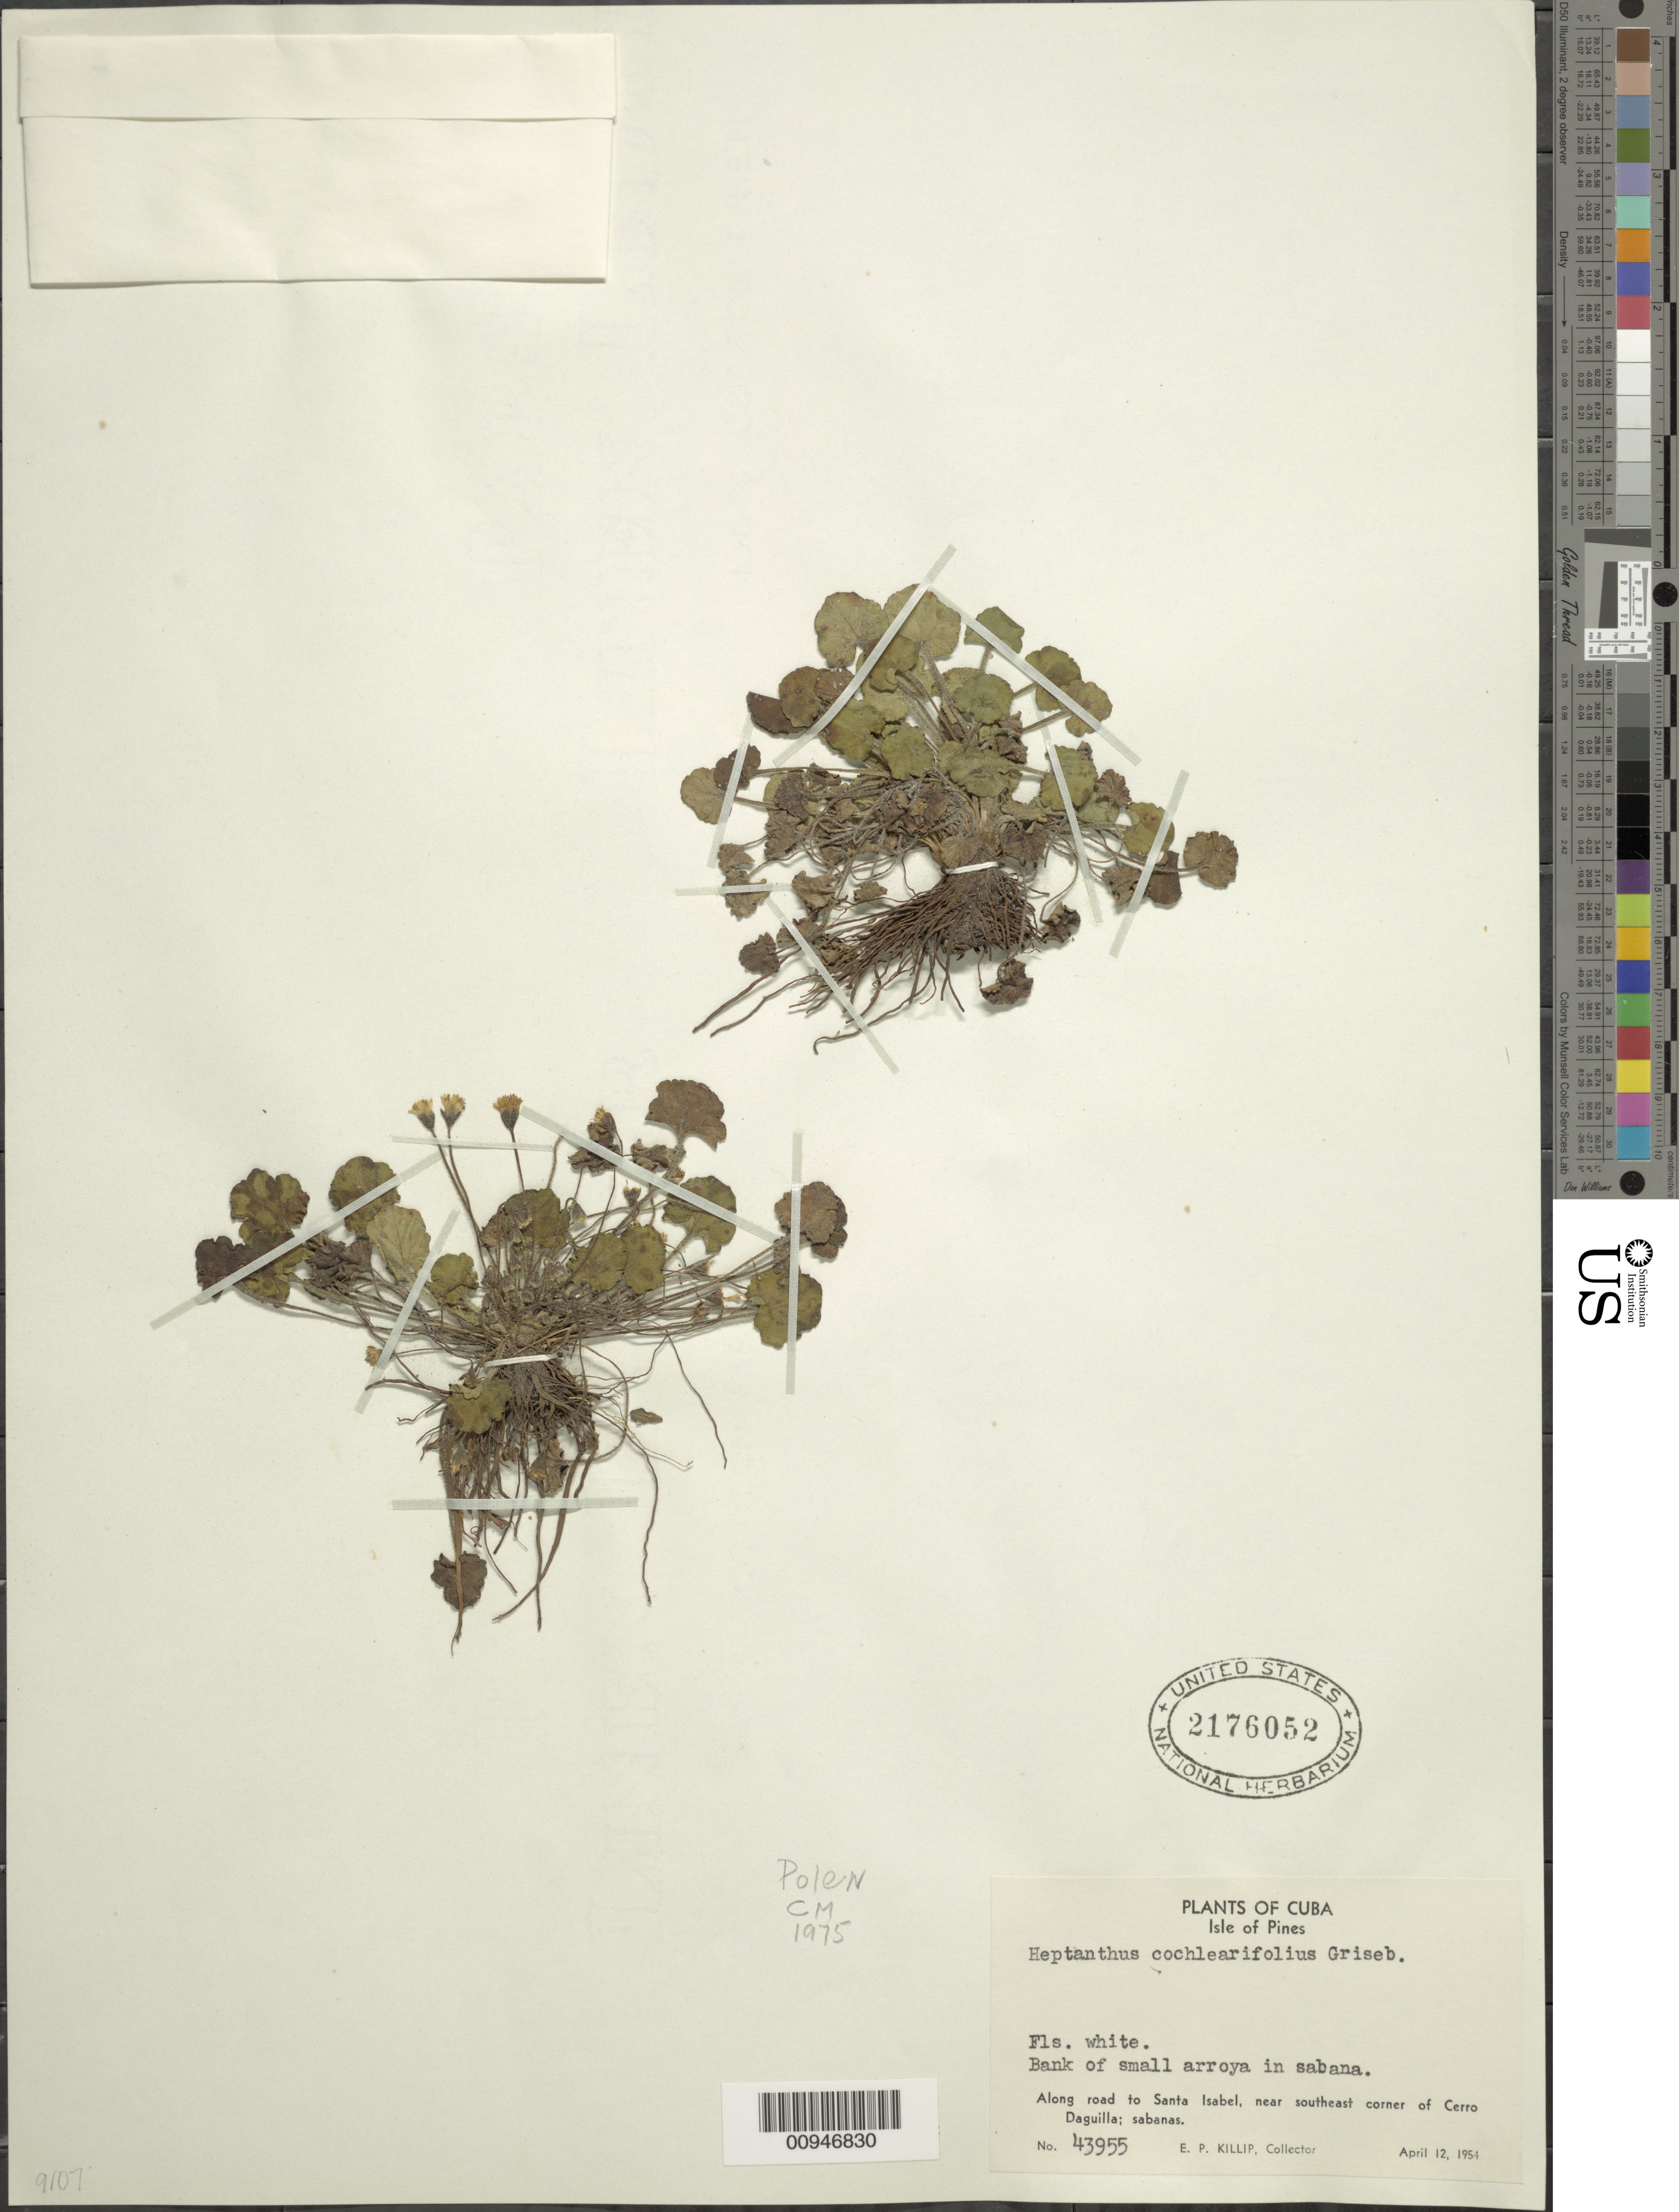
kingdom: Plantae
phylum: Tracheophyta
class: Magnoliopsida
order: Asterales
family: Asteraceae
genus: Heptanthus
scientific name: Heptanthus cochlearfolius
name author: Griseb.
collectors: E. P. Killip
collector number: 43955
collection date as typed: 12 Apr 1954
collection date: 1954-04-12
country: Cuba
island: Isla de la Juventud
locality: Isle of Pines, Along road to Santa Isabel, near SE corner of Cerro Daguilla, sabanas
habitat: Bank of small arroya insabana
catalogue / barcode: US 2176052